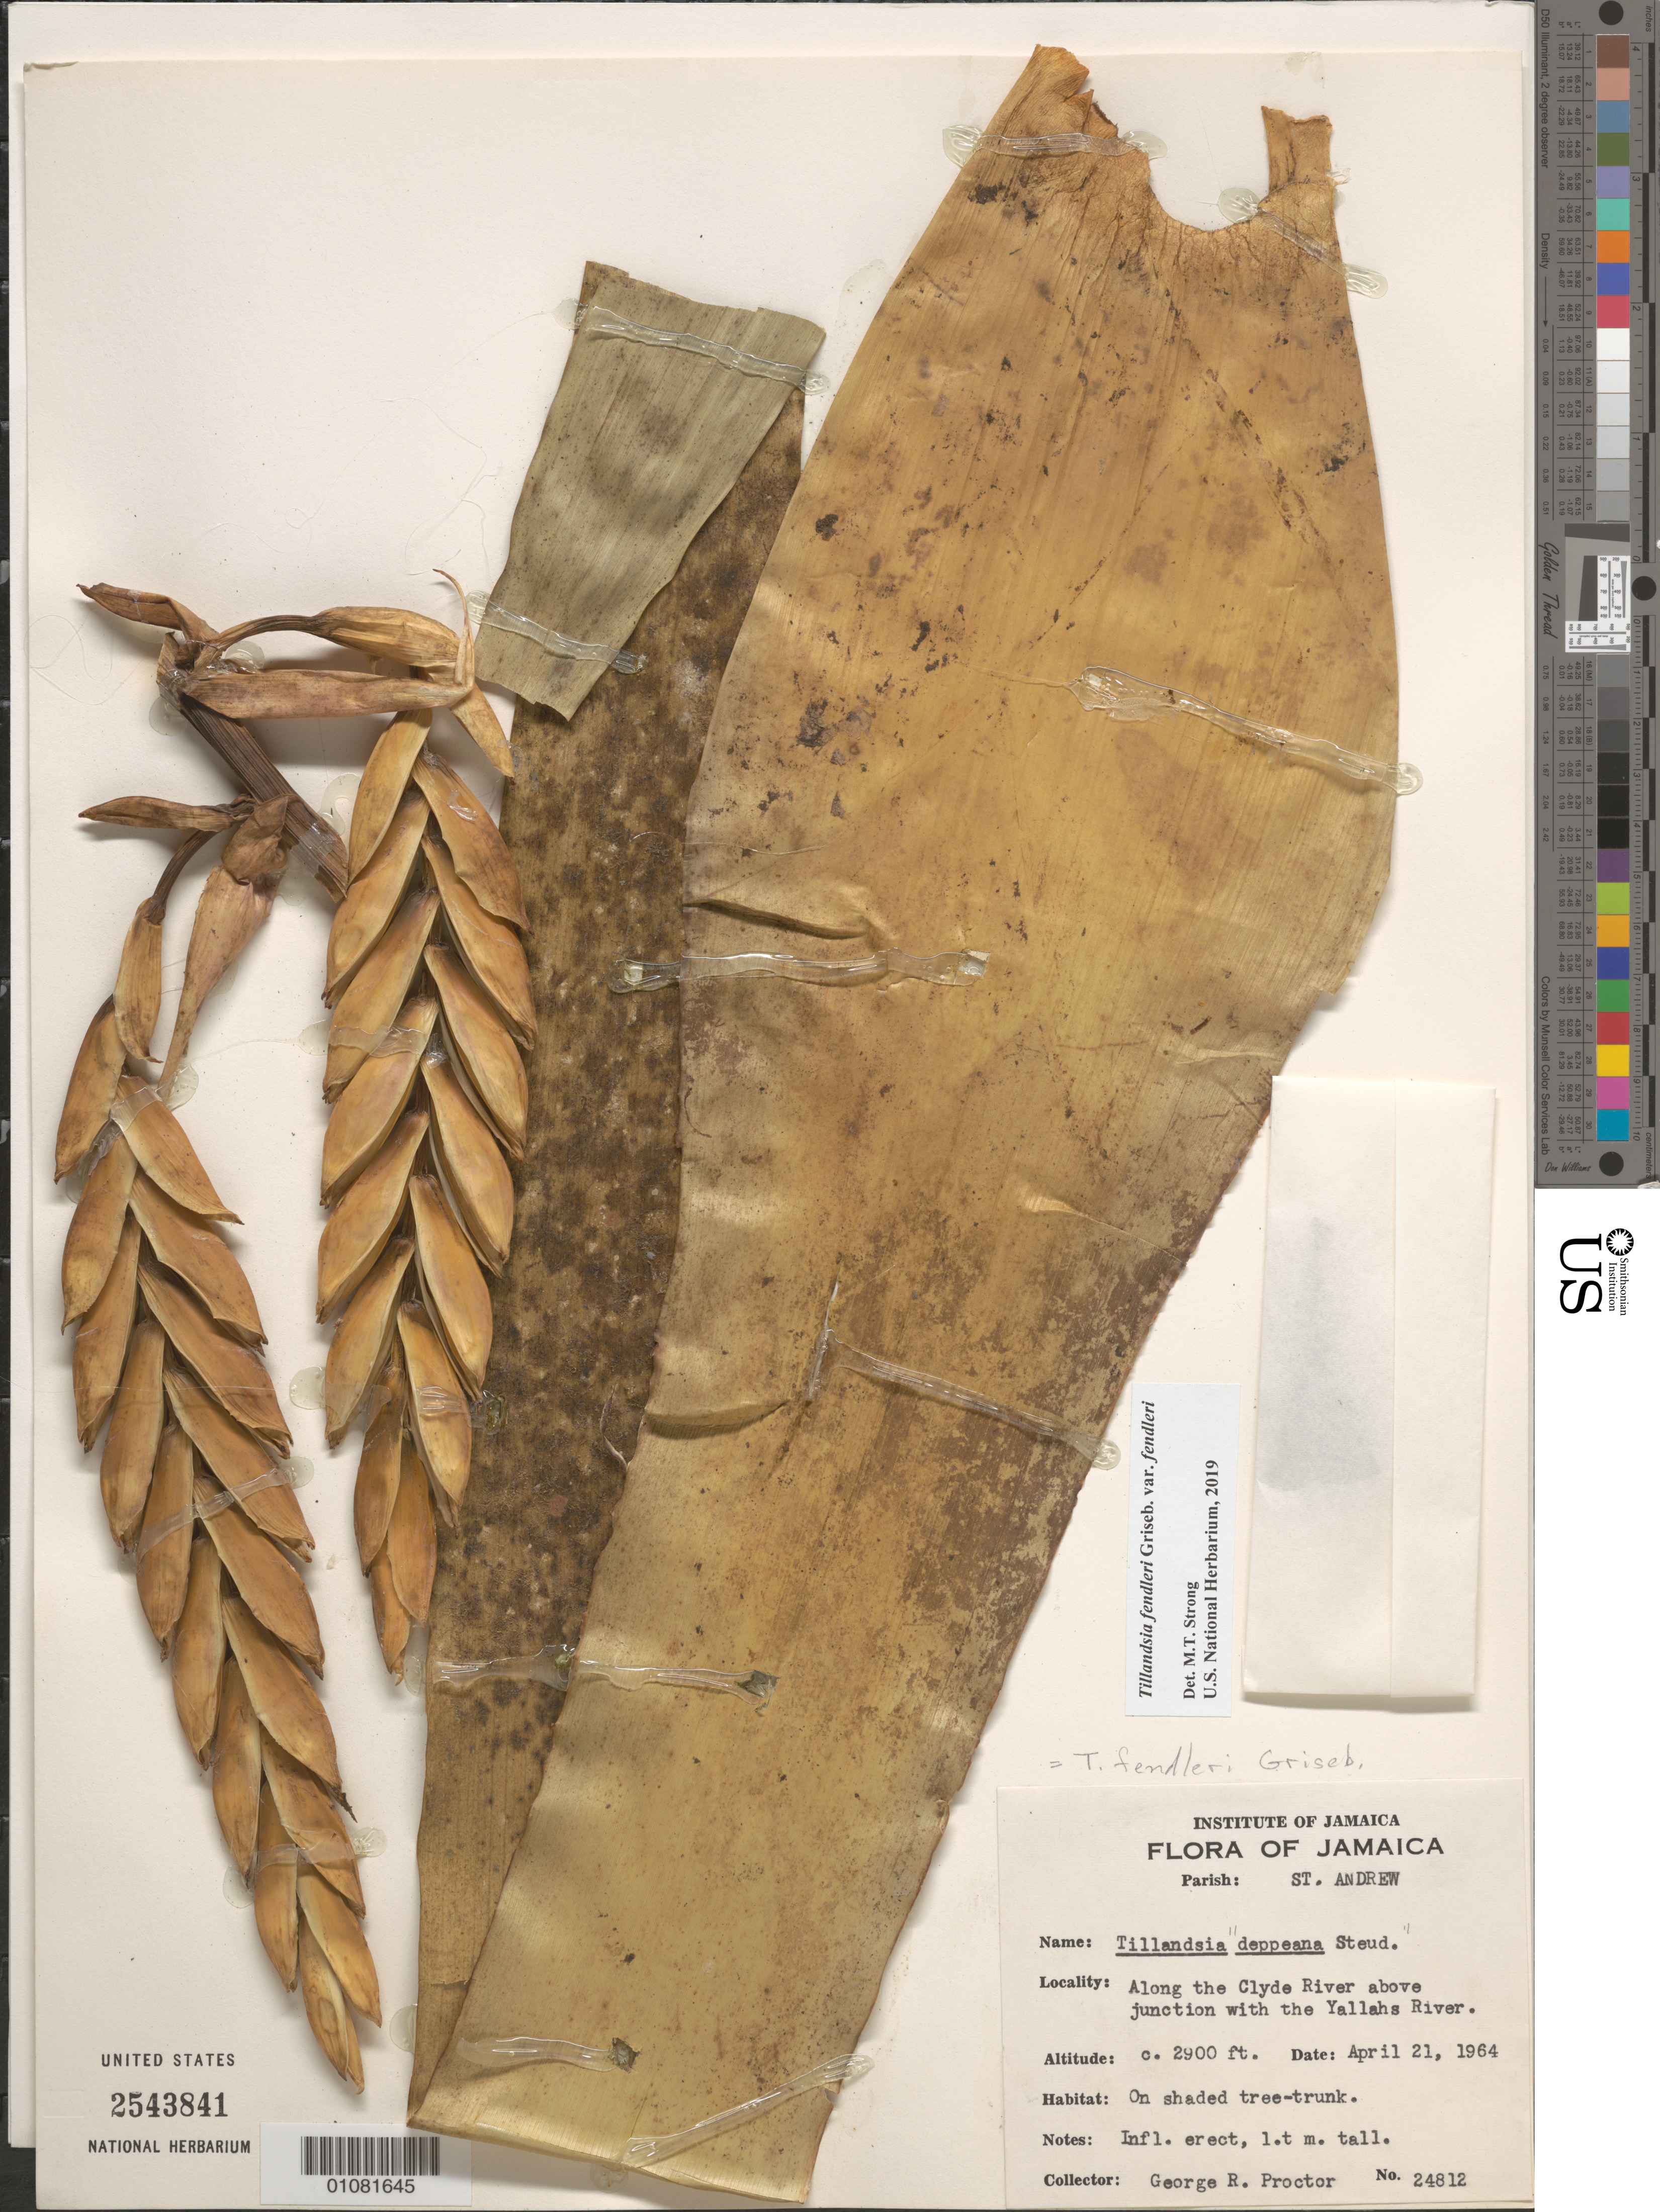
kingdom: Plantae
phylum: Tracheophyta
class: Liliopsida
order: Poales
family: Bromeliaceae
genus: Tillandsia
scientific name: Tillandsia fendleri var. fendleri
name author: Griseb.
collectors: G. R. Proctor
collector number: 24812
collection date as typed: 21 Apr 1964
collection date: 1964-04-21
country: Jamaica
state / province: Saint Andrew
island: Jamaica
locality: Along the Clyde River above junction with the Yallahs River. On shaded tree-trunk.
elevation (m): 884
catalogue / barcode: US 2543841